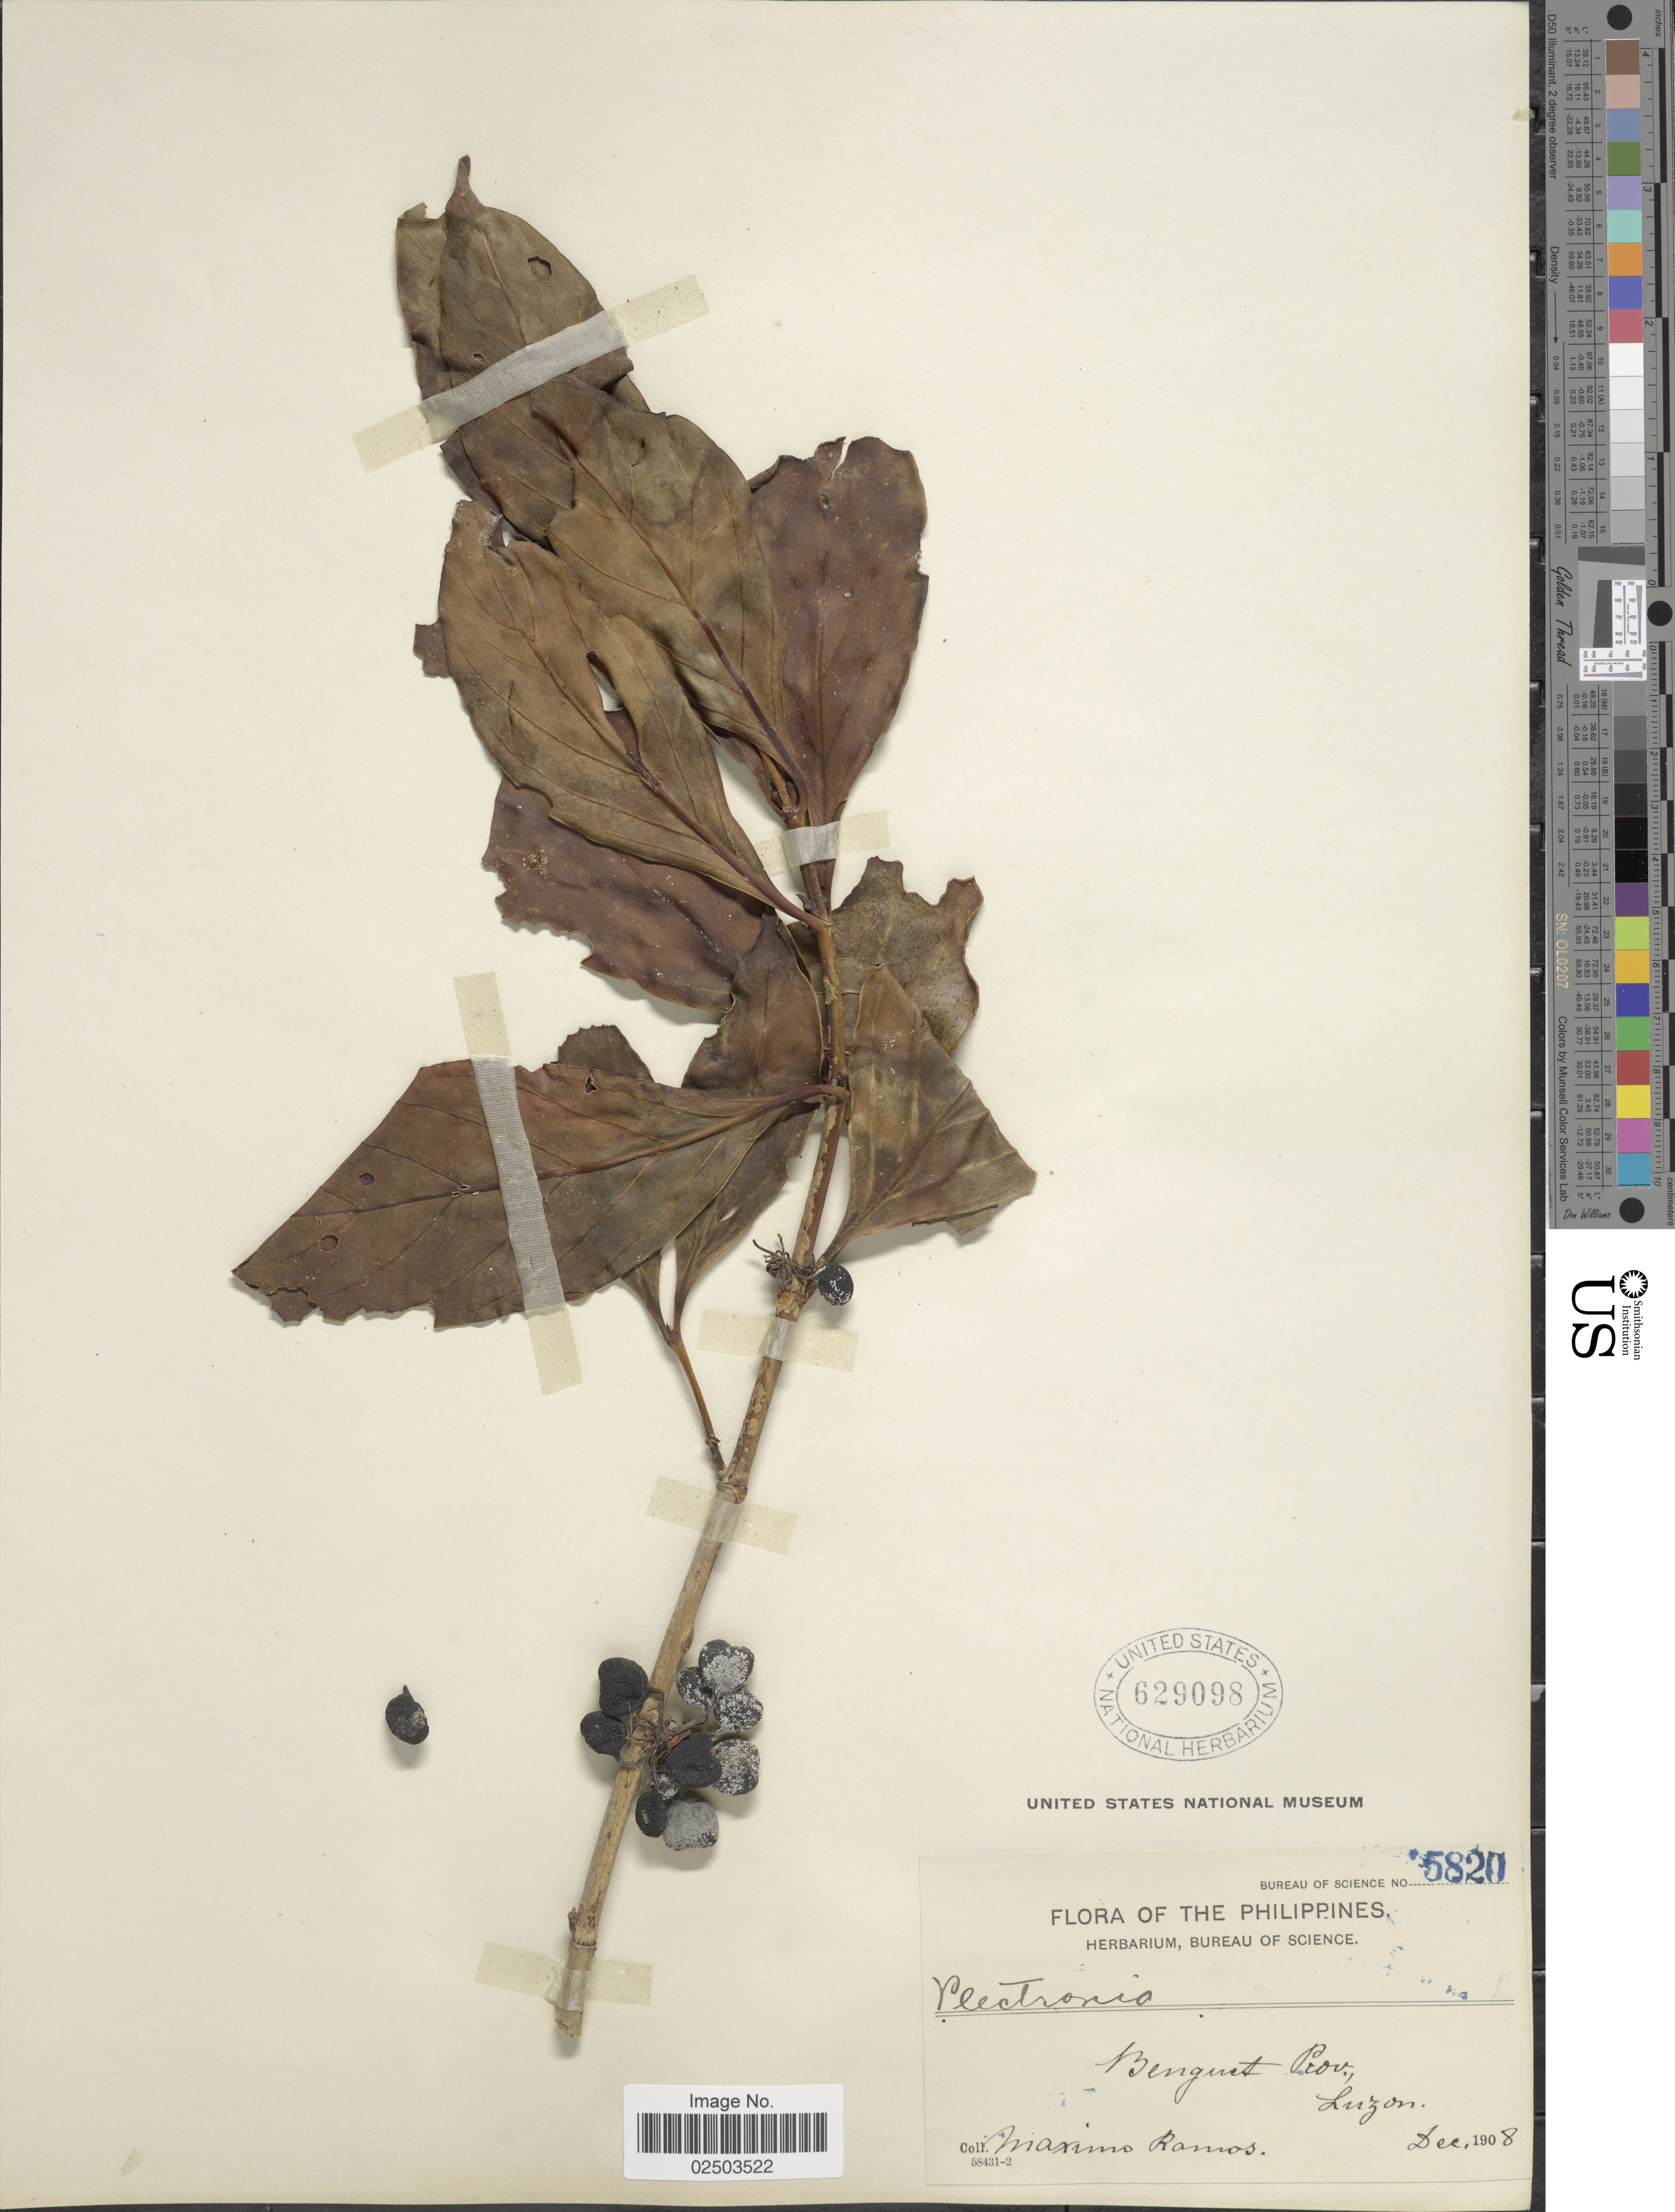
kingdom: Plantae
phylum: Tracheophyta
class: Magnoliopsida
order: Gentianales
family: Rubiaceae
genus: Canthium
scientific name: Canthium megacarpum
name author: (Merr.) Merr.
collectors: M. Ramos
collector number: Bureau of Science 5820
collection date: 1908-12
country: Philippines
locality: Benguet Prov., Luzon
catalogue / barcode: US 629098